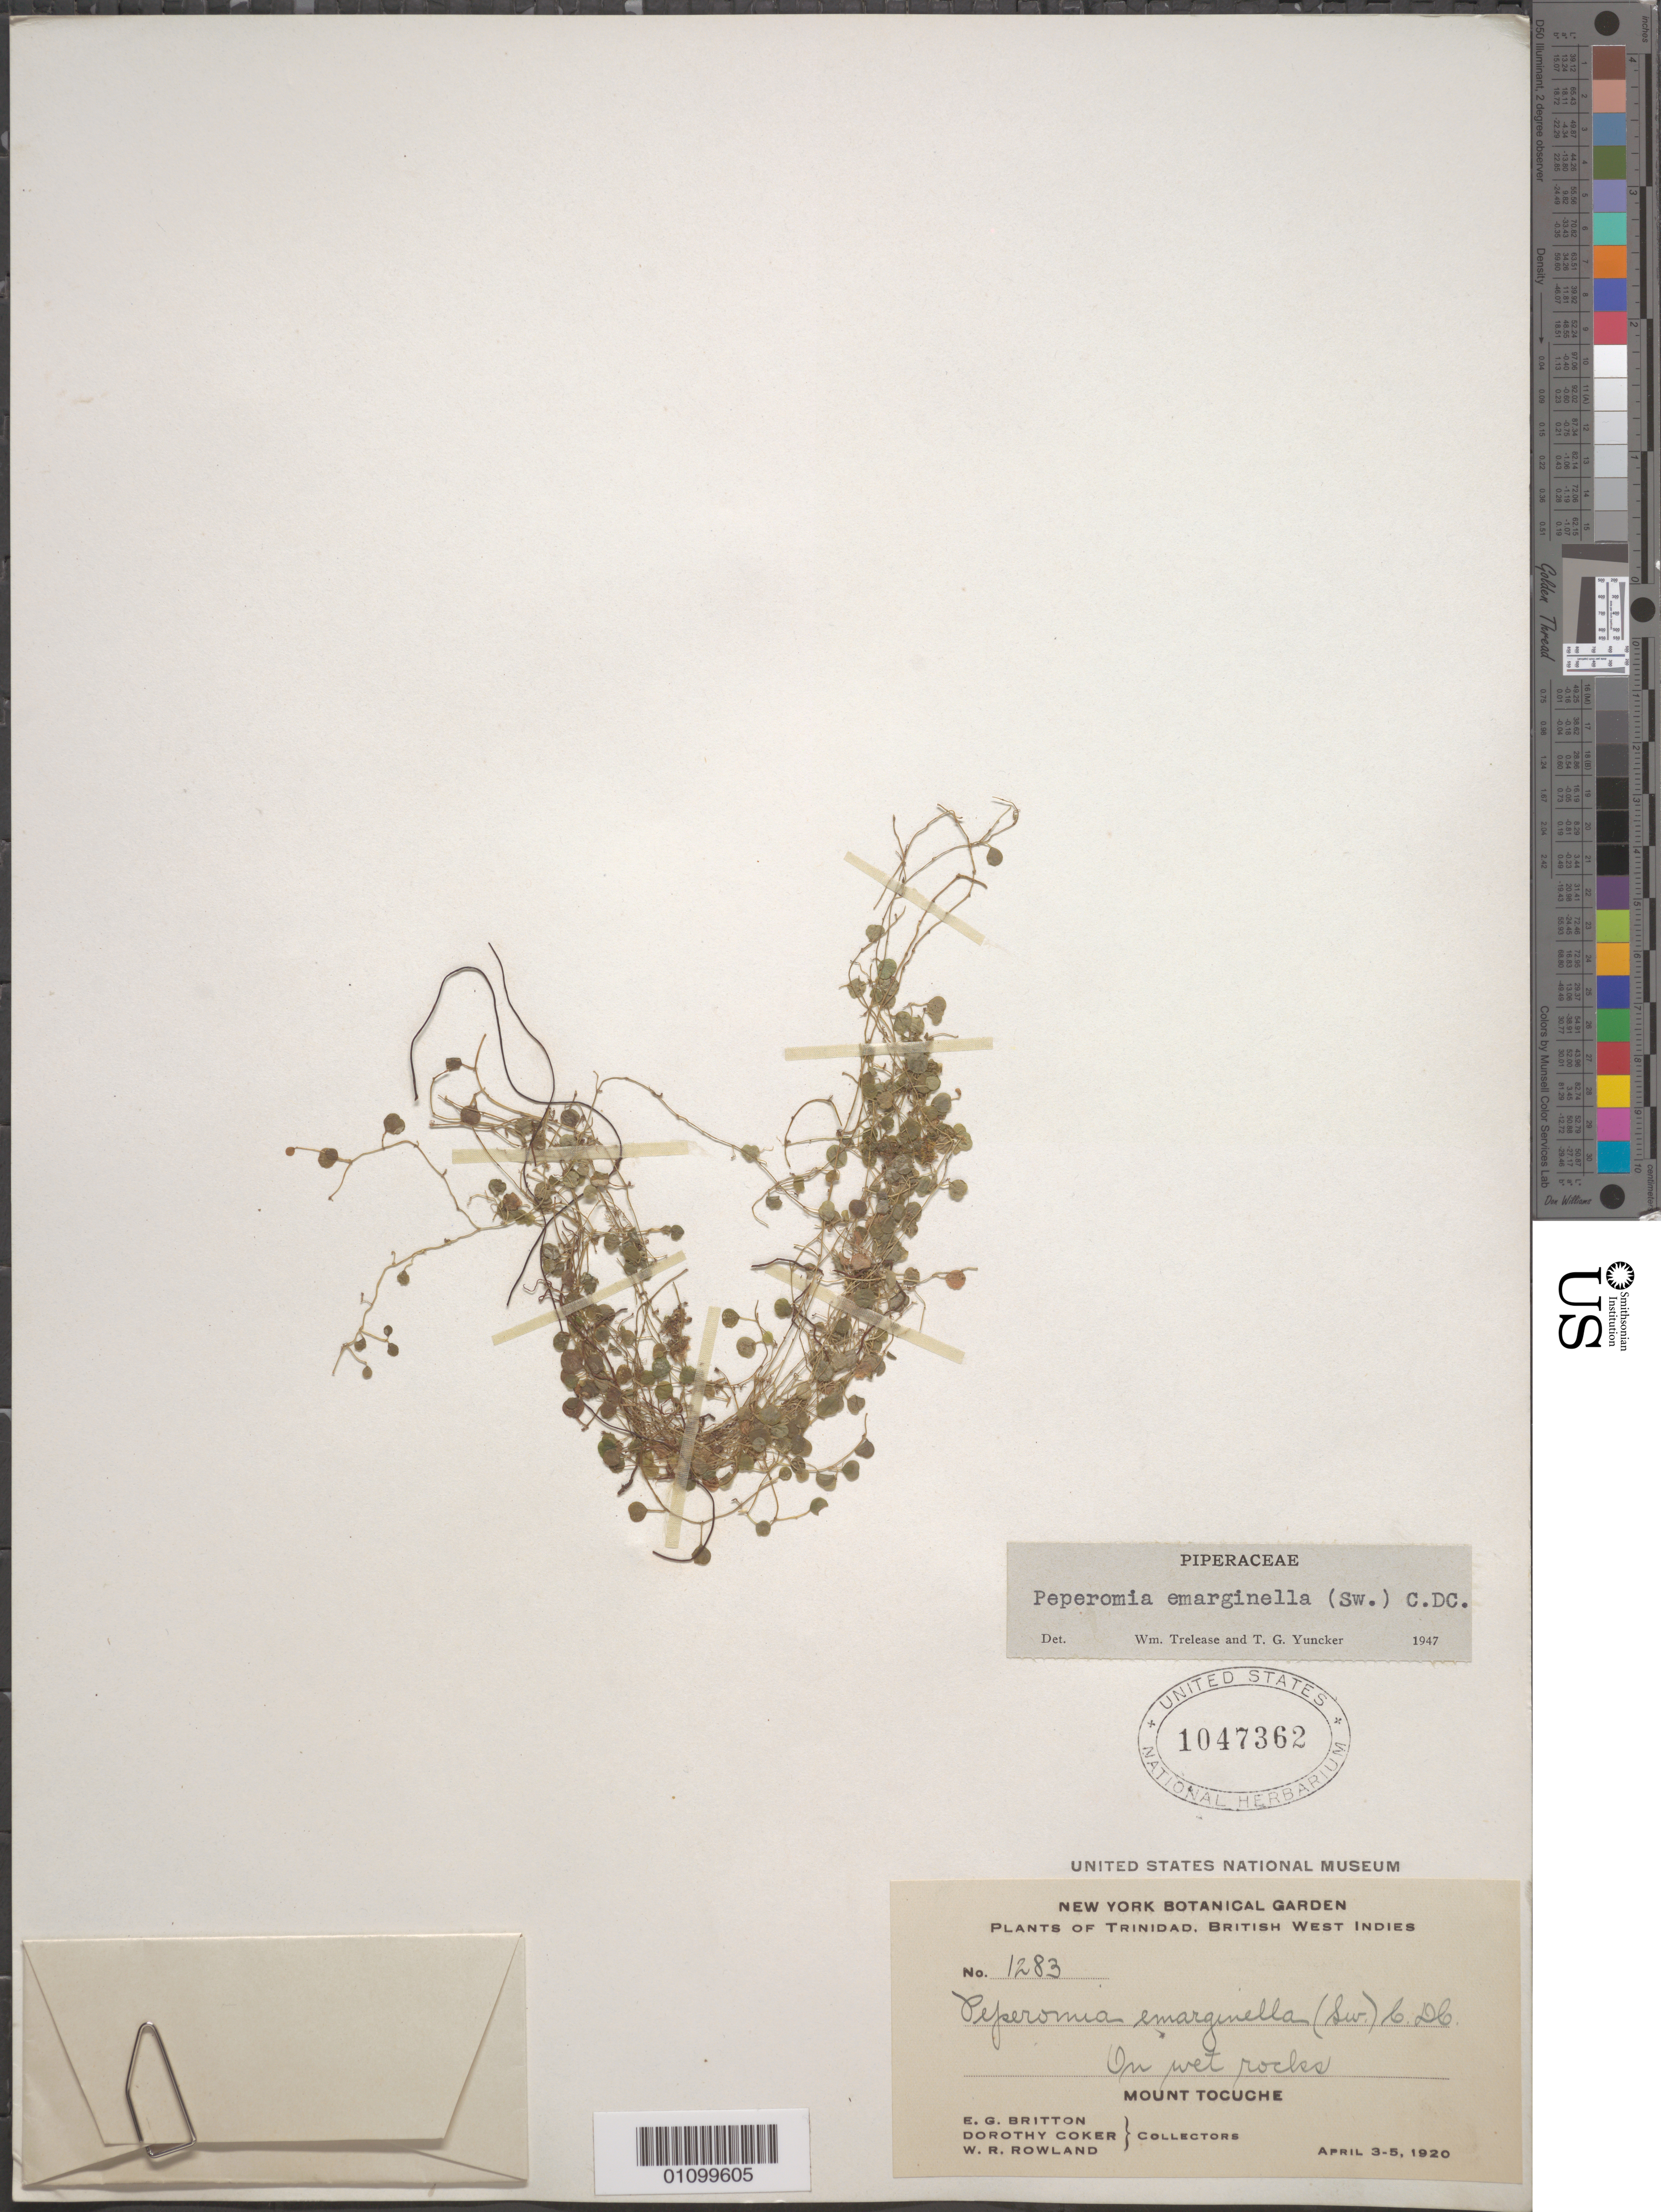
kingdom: Plantae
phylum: Tracheophyta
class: Magnoliopsida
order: Piperales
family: Piperaceae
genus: Peperomia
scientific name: Peperomia emarginella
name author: (Sw. ex Wikstr.) C. DC.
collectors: E. G. Britton, D. Coker & W. Rowland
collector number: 1283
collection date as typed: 03 Apr 1920 to 05 Apr 1920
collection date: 1920-04-03/1920-04-05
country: Trinidad and Tobago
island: Trinidad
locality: Mount Tocuche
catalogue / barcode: US 1047362